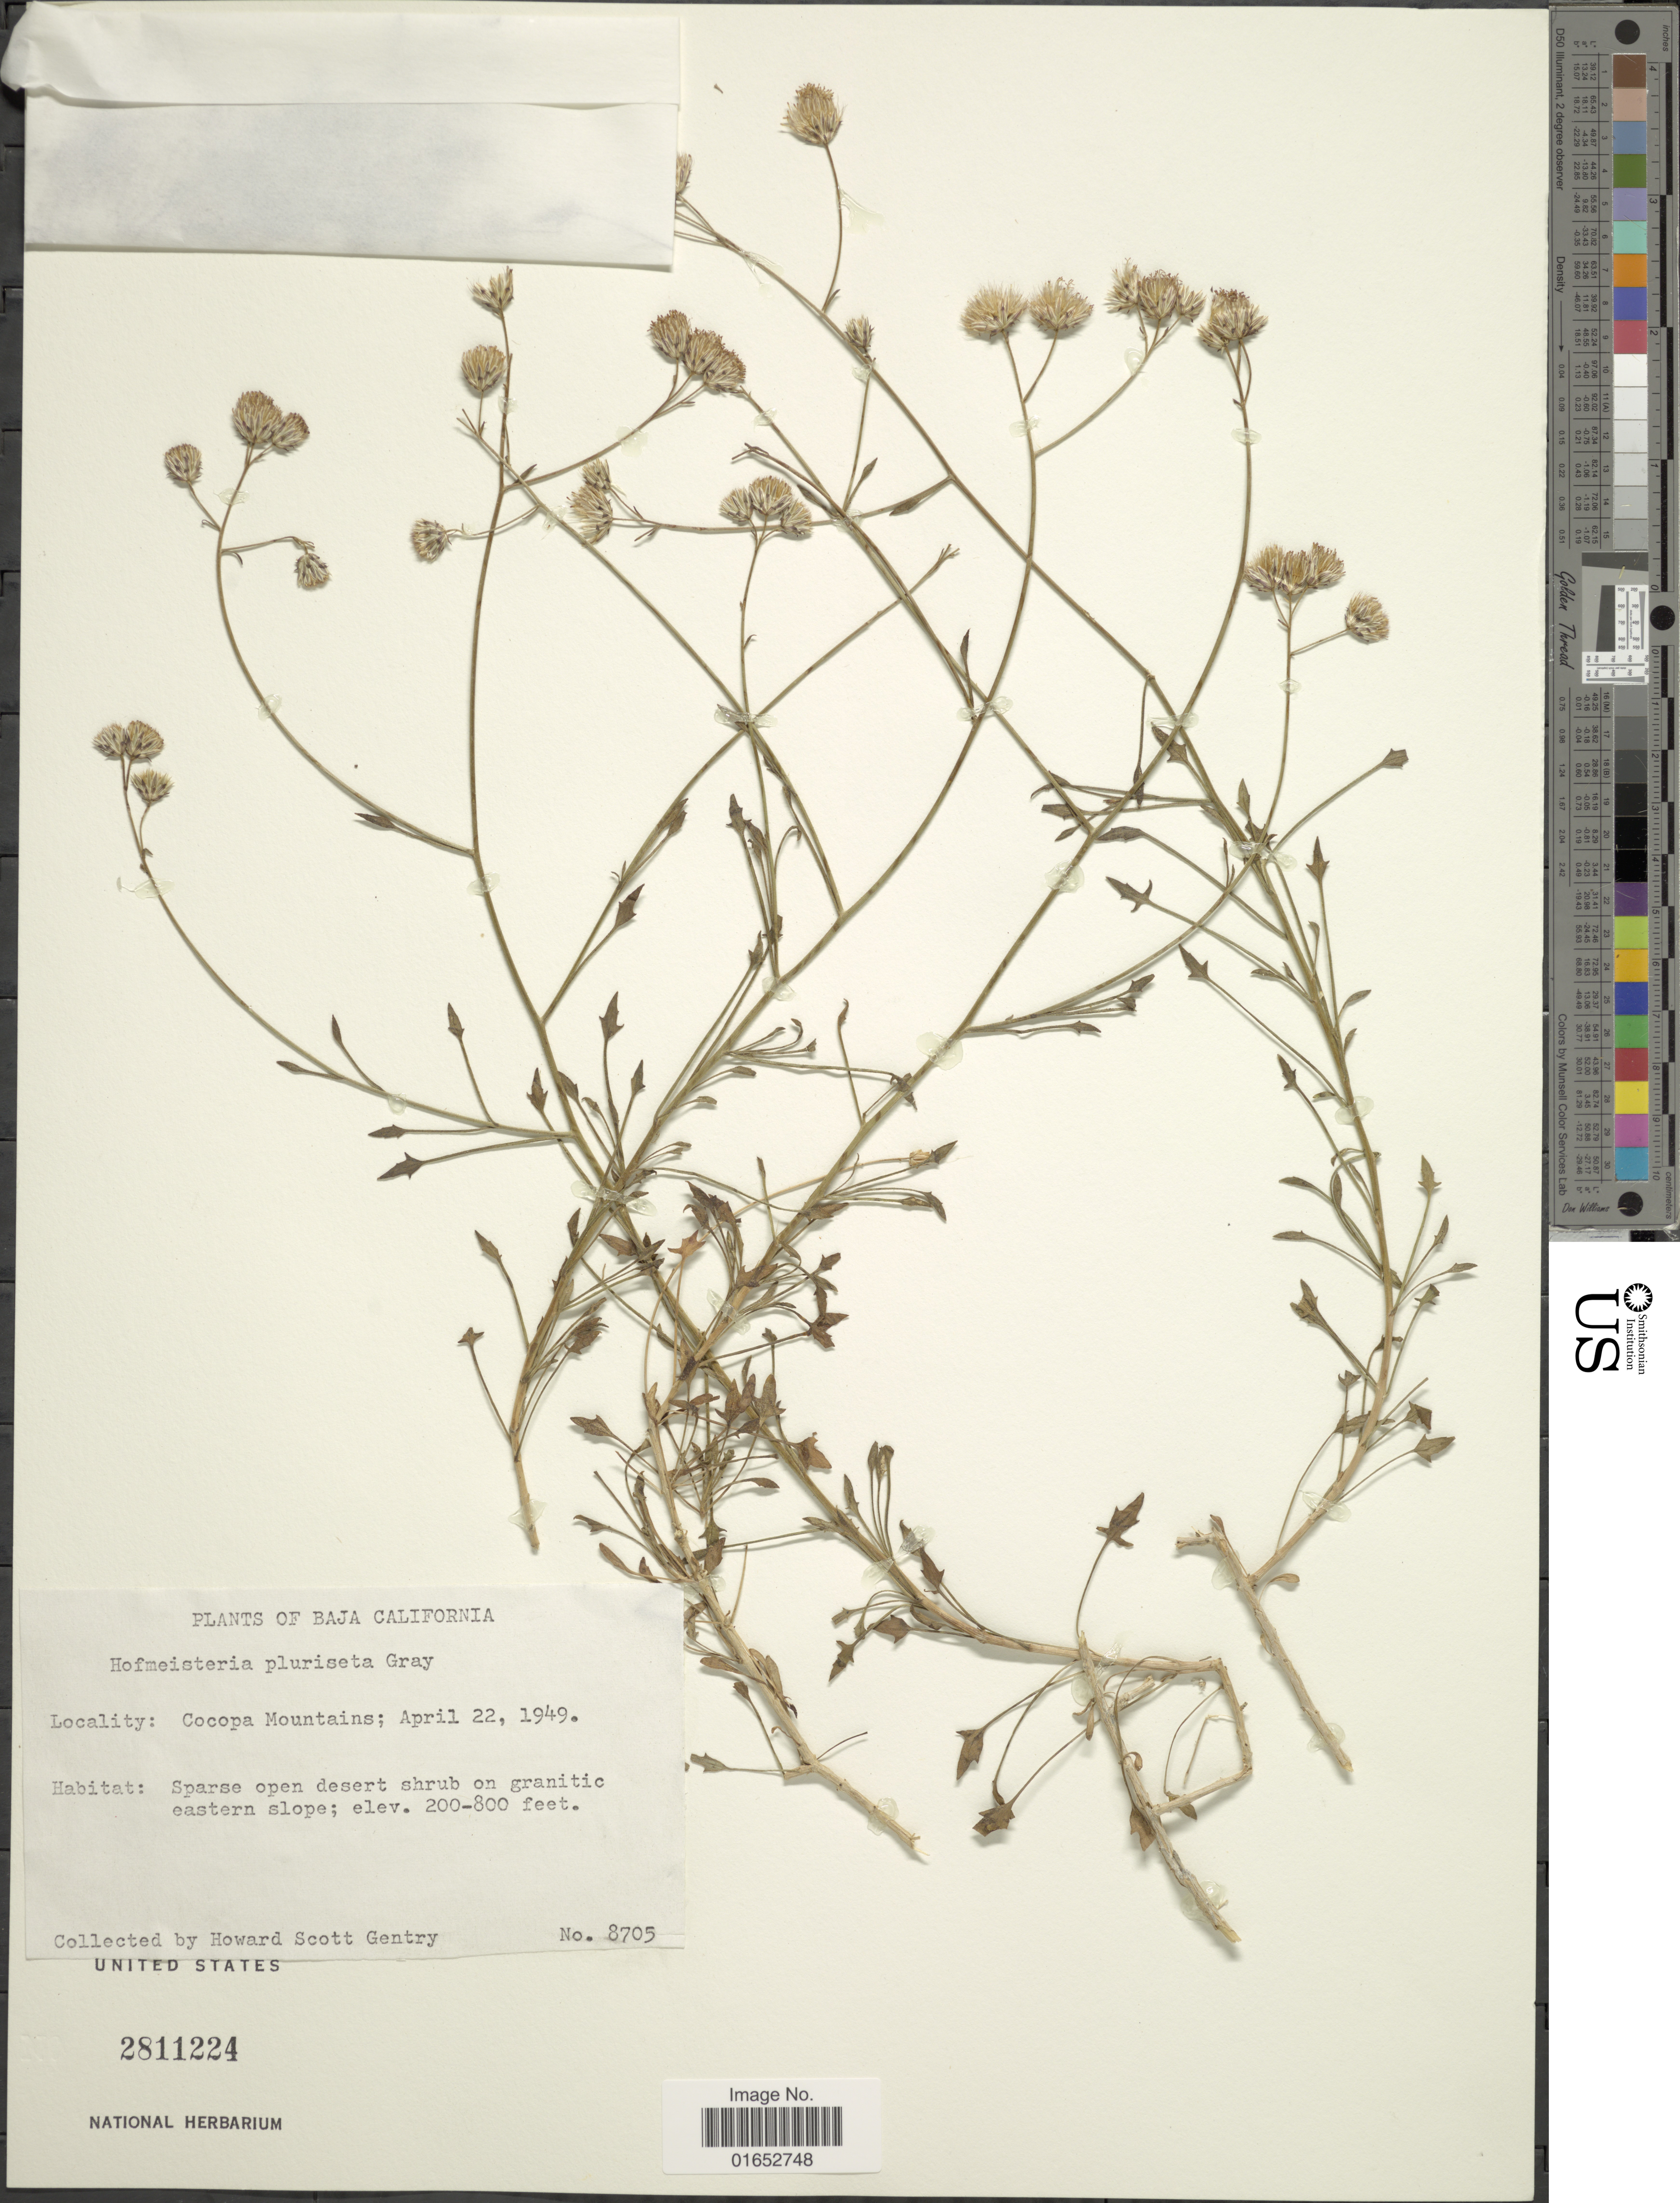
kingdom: Plantae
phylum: Tracheophyta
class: Magnoliopsida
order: Asterales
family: Asteraceae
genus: Pleurocoronis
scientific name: Pleurocoronis pluriseta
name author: (A. Gray) R.M. King & H. Rob.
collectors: H. S. Gentry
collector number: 8705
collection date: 1949-04-22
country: Mexico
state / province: Baja California Norte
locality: Cocopa Mountains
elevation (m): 61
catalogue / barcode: US 2811224